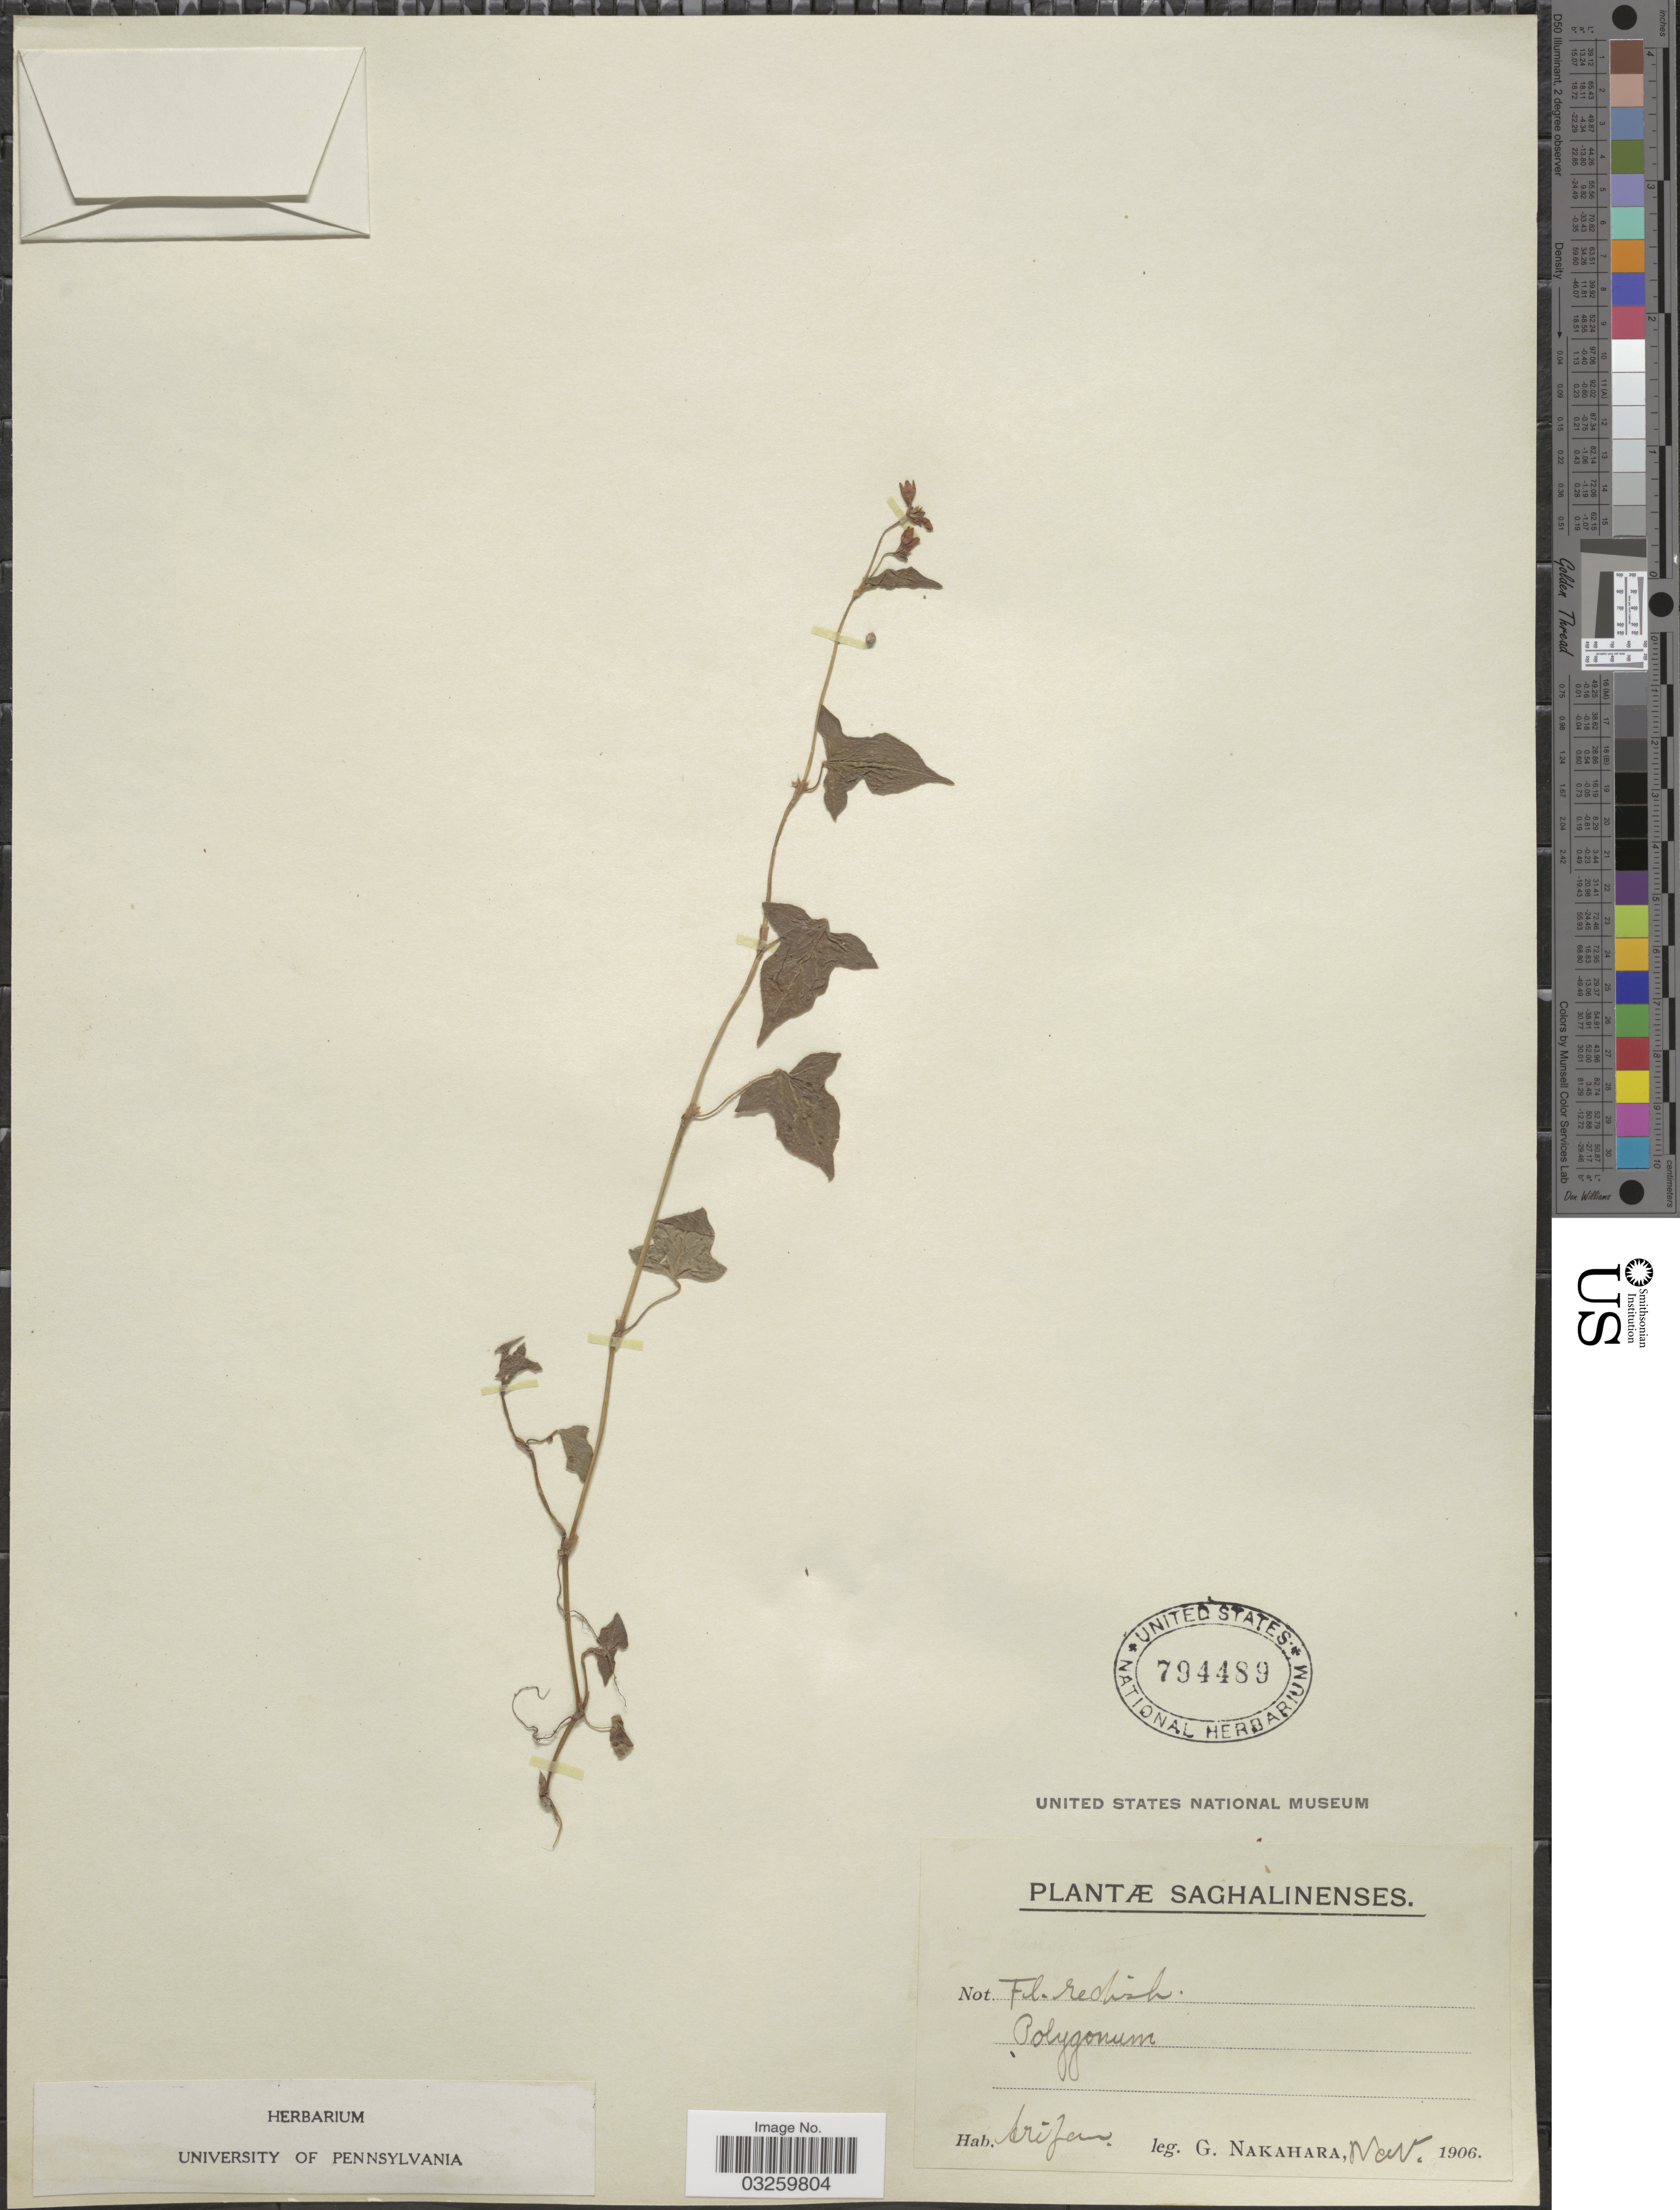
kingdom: Plantae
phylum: Tracheophyta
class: Magnoliopsida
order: Caryophyllales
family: Polygonaceae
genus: Persicaria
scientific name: Persicaria thunbergii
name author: (Siebold & Zucc.) H. Gross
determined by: Strong, Mark T., (BOT), Smithsonian Institution - National Museum of Natural History (UNITED STATES)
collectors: G. Nakahara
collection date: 1906-11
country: Taiwan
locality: Saghalinenses. Arizan.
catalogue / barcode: US 794489